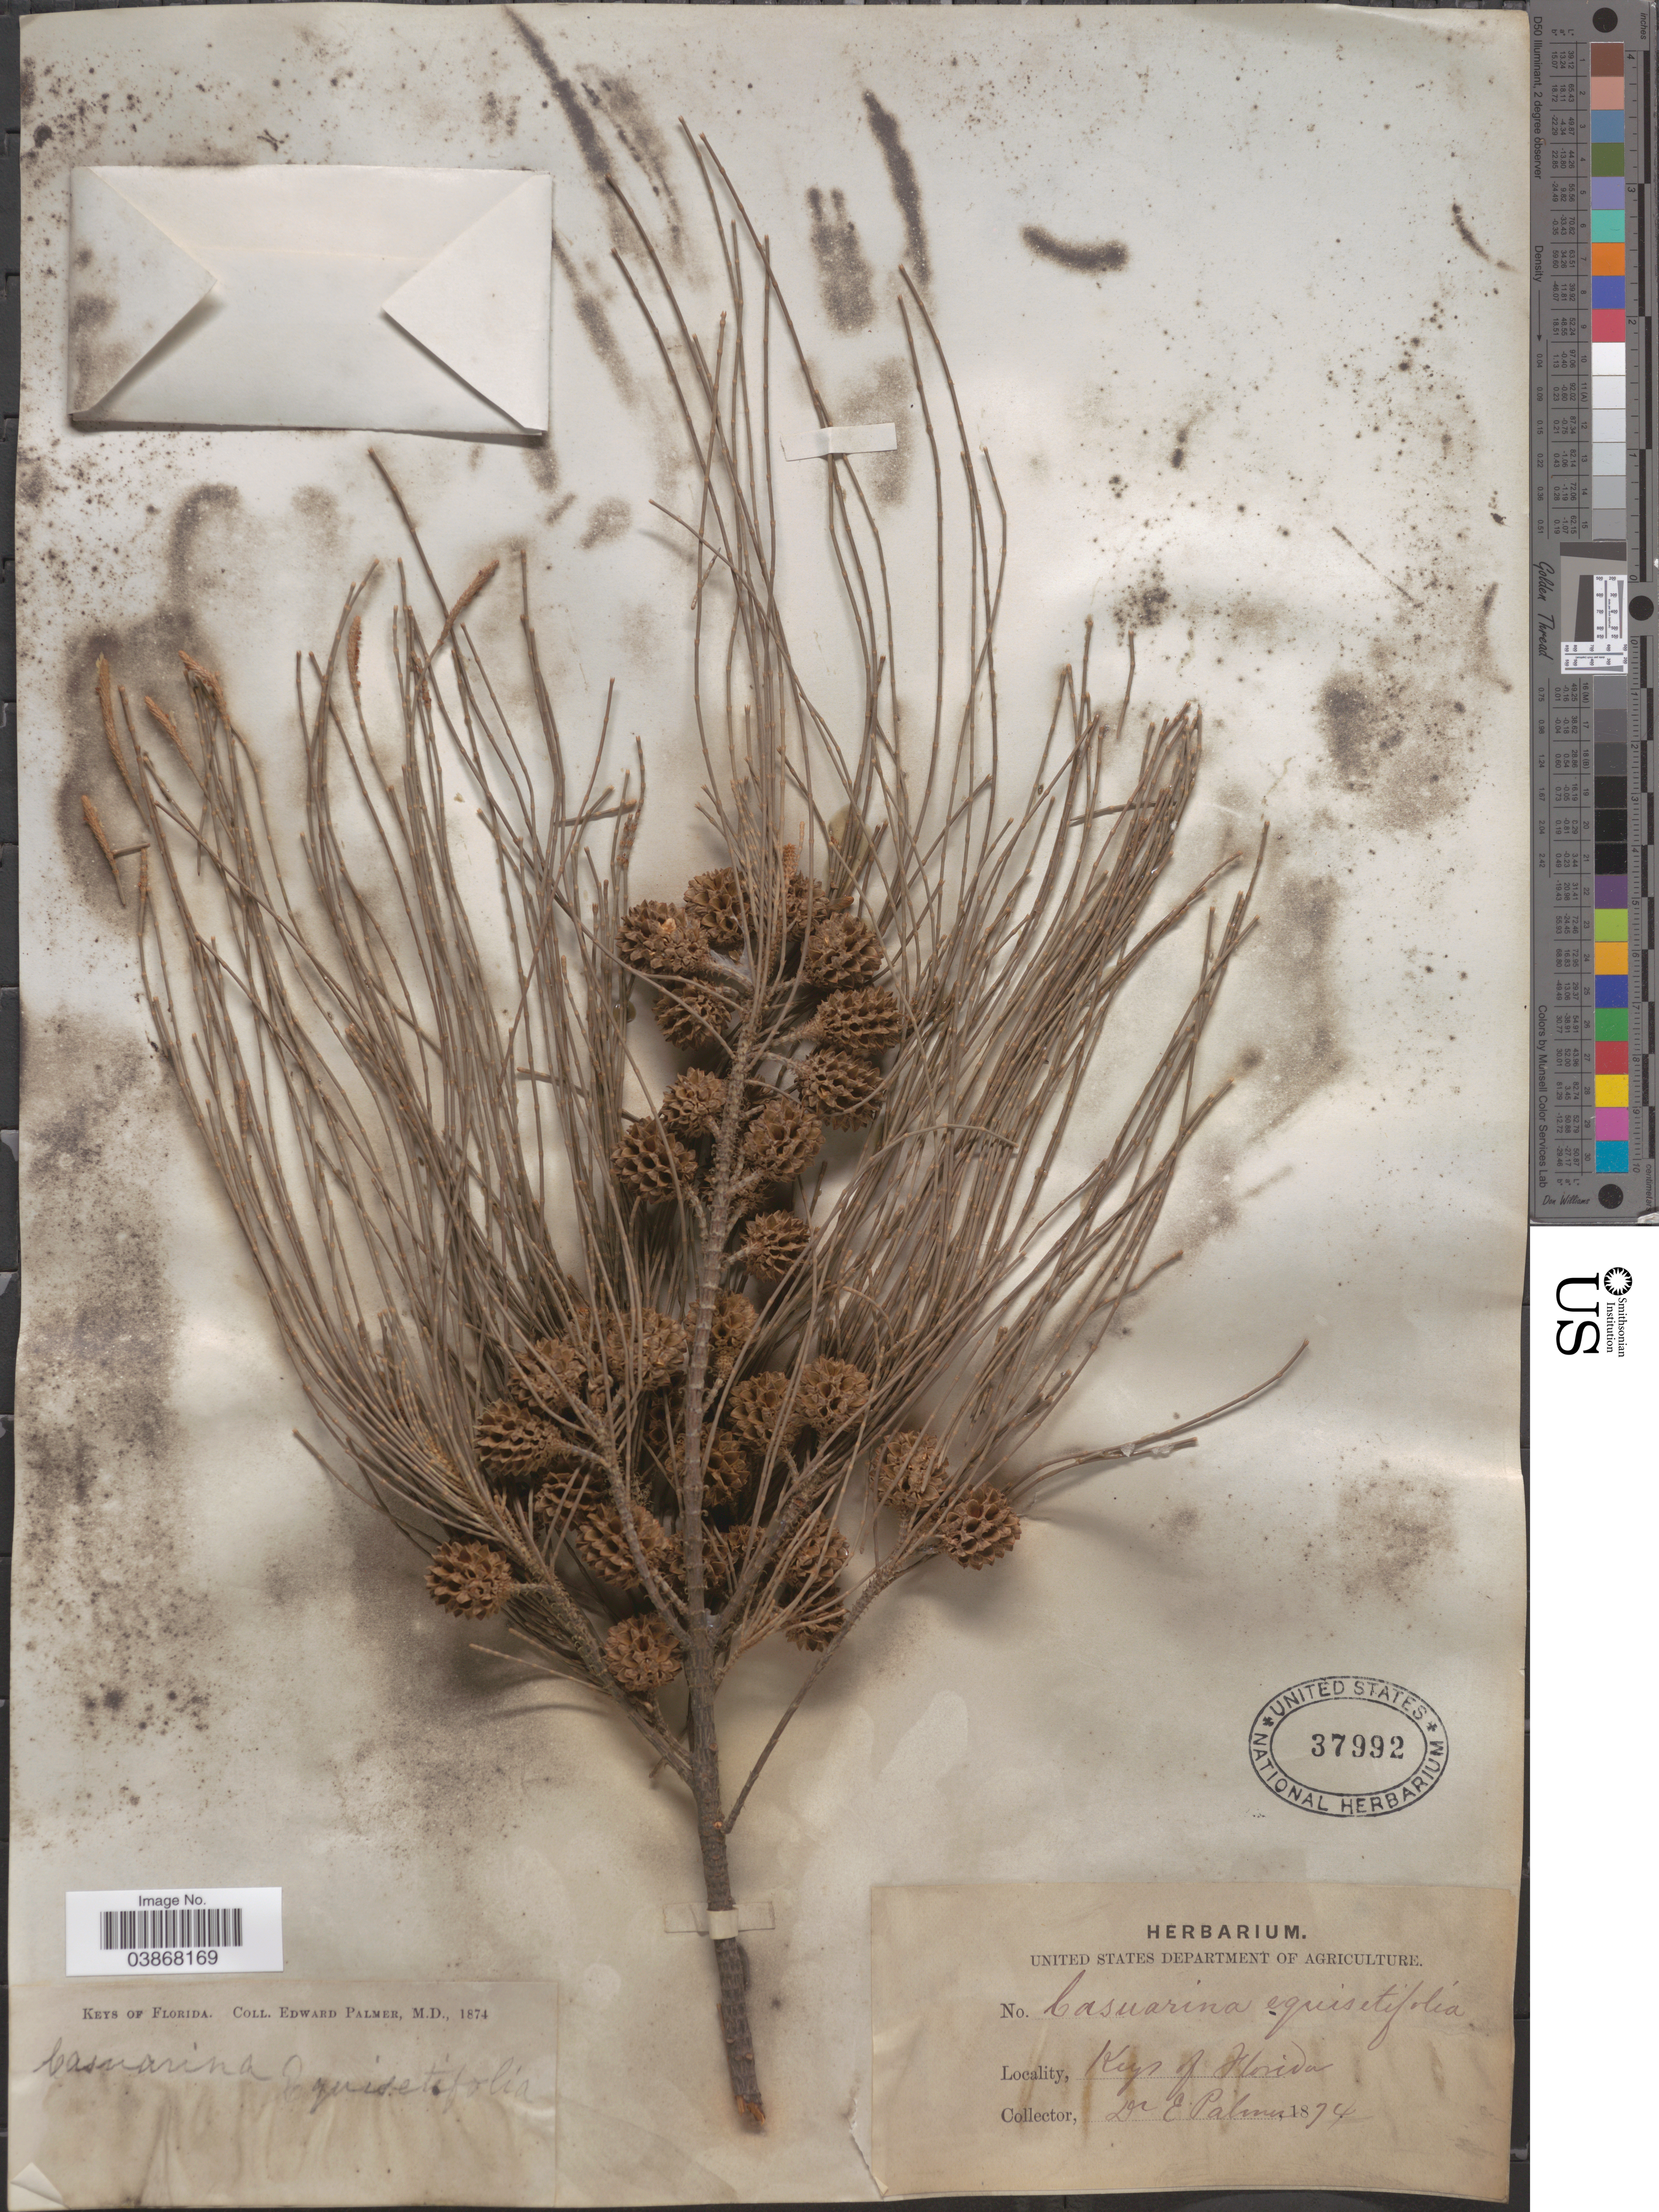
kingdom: Plantae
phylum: Tracheophyta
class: Magnoliopsida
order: Fagales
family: Casuarinaceae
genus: Casuarina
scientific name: Casuarina equisetifolia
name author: L.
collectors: E. Palmer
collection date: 1874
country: United States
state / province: Florida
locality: Keys of Florida.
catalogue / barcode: US 37992